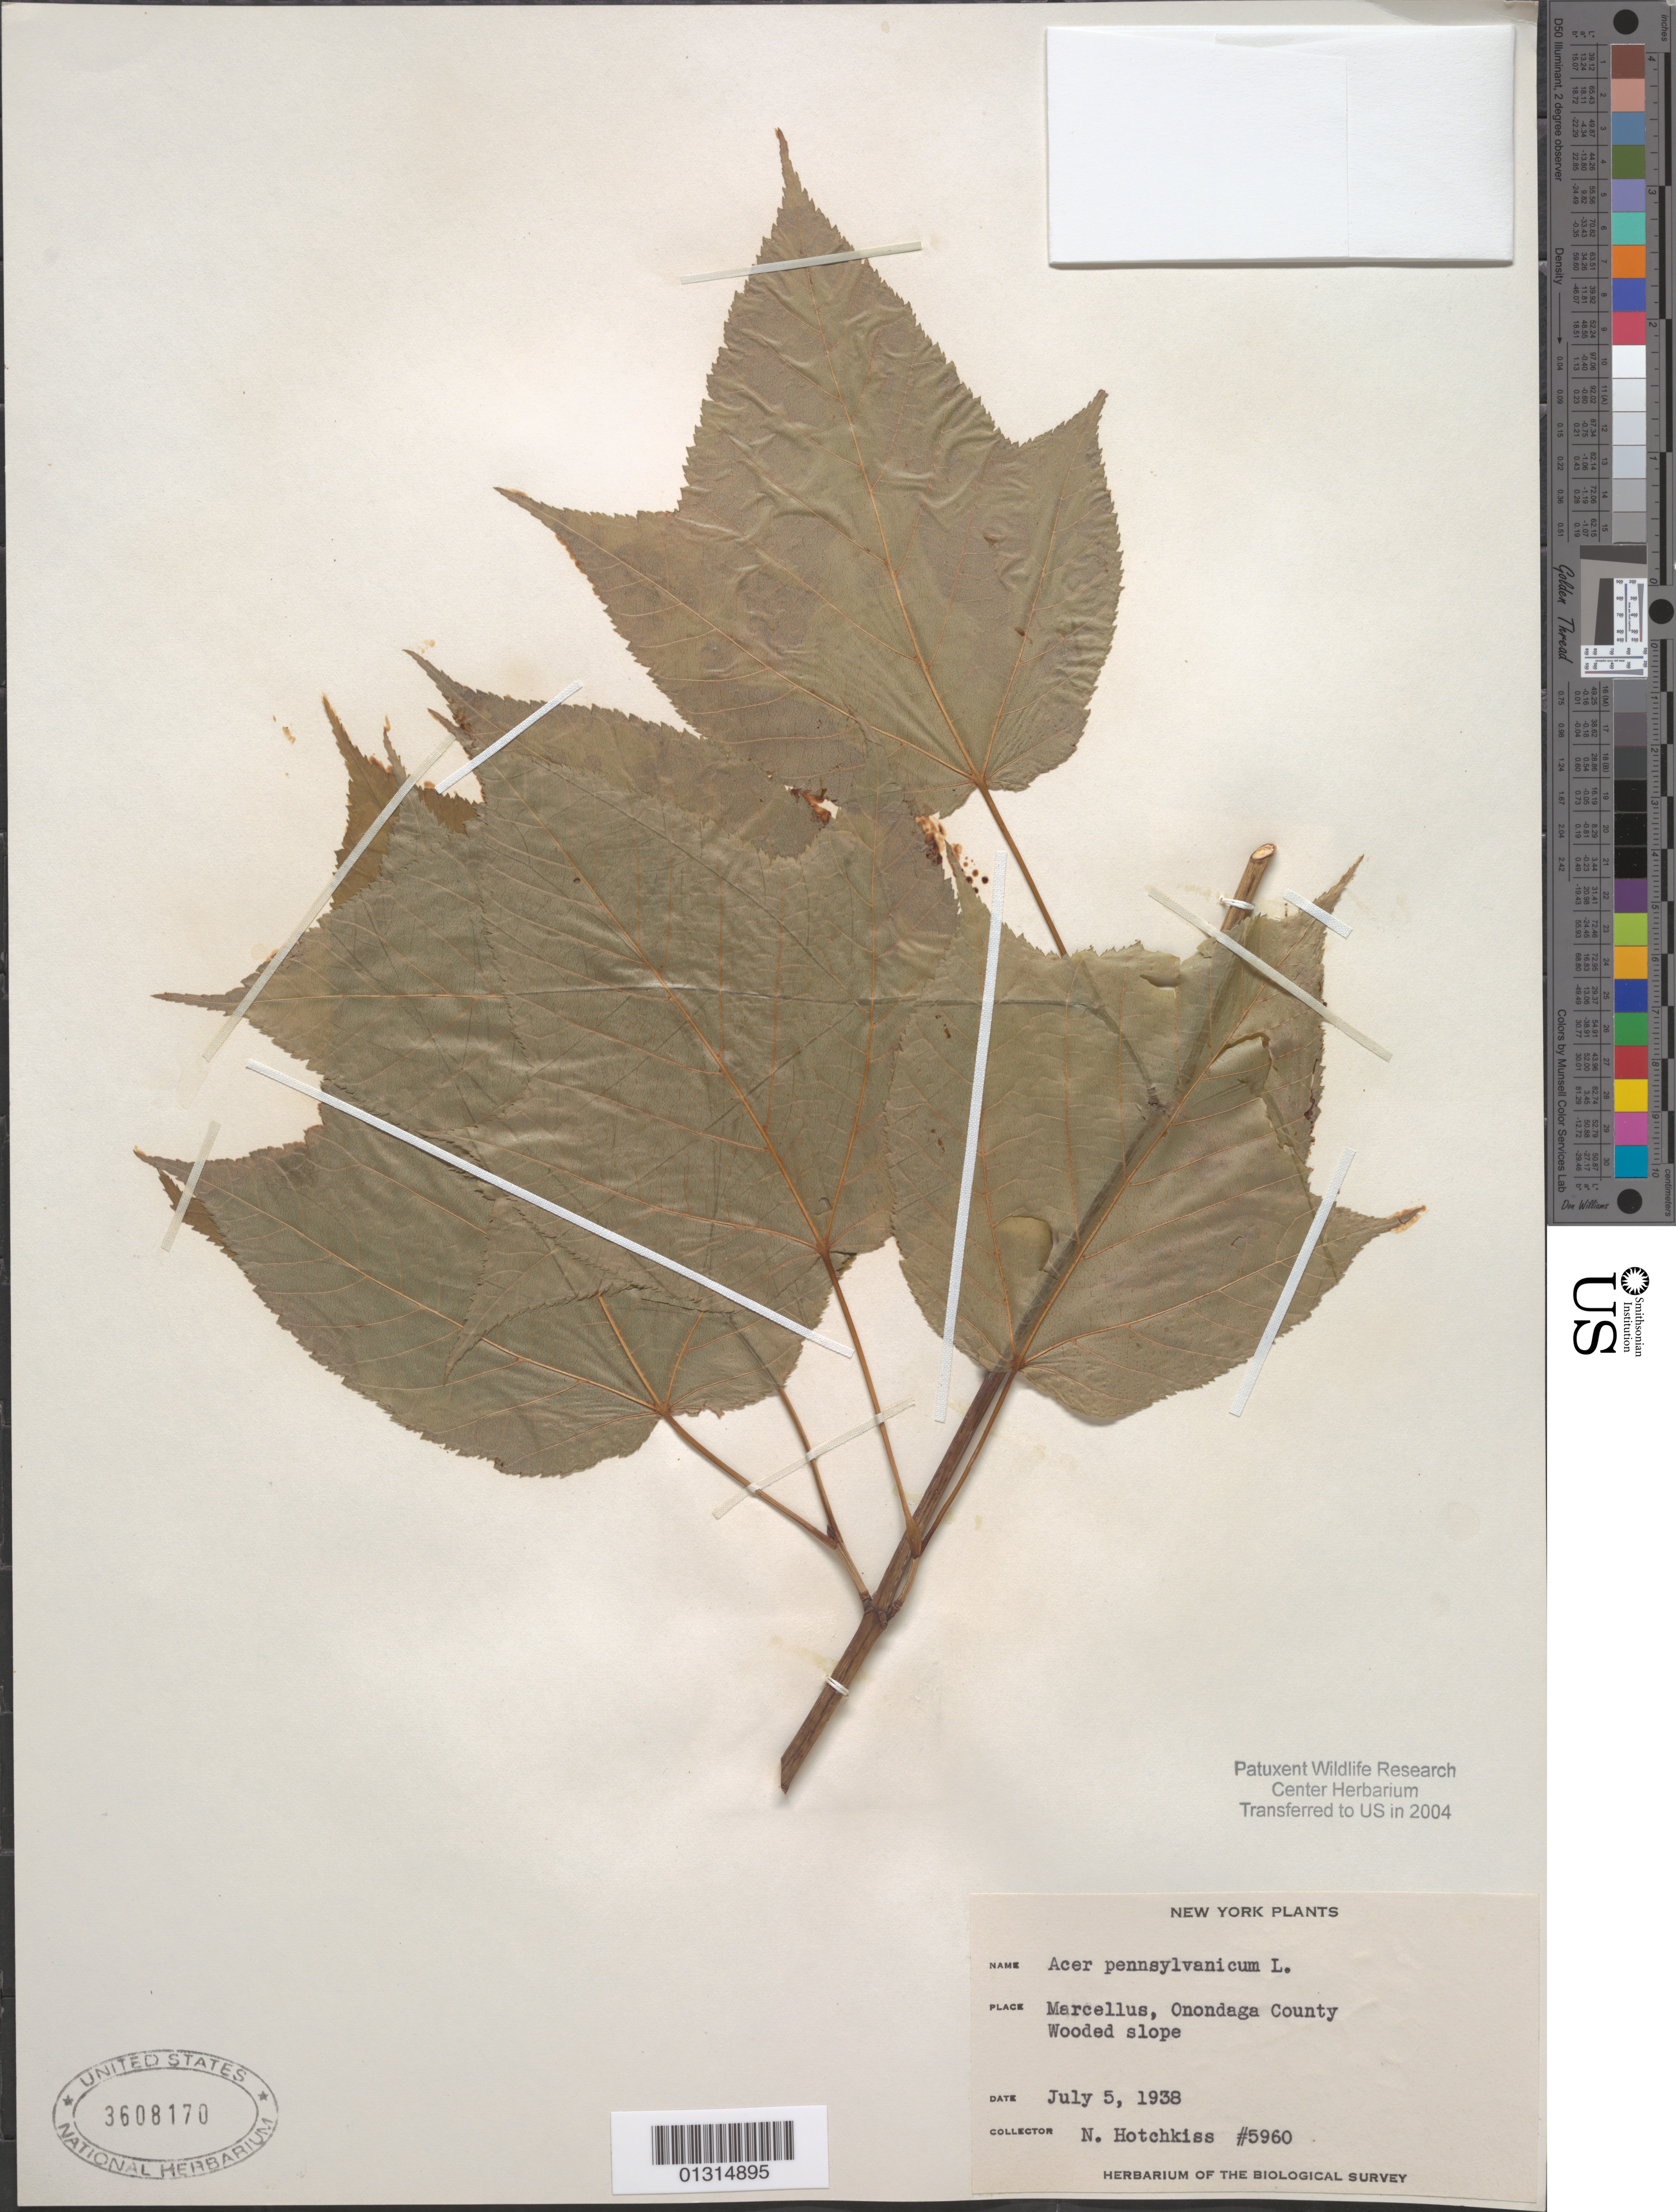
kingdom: Plantae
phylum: Tracheophyta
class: Magnoliopsida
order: Sapindales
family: Sapindaceae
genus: Acer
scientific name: Acer pensylvanicum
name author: L.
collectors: N. Hotchkiss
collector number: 5960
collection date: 1938-07-05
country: United States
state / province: New York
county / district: Onondaga County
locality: Onondaga County, Marcellus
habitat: Wooded slope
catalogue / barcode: US 3608170